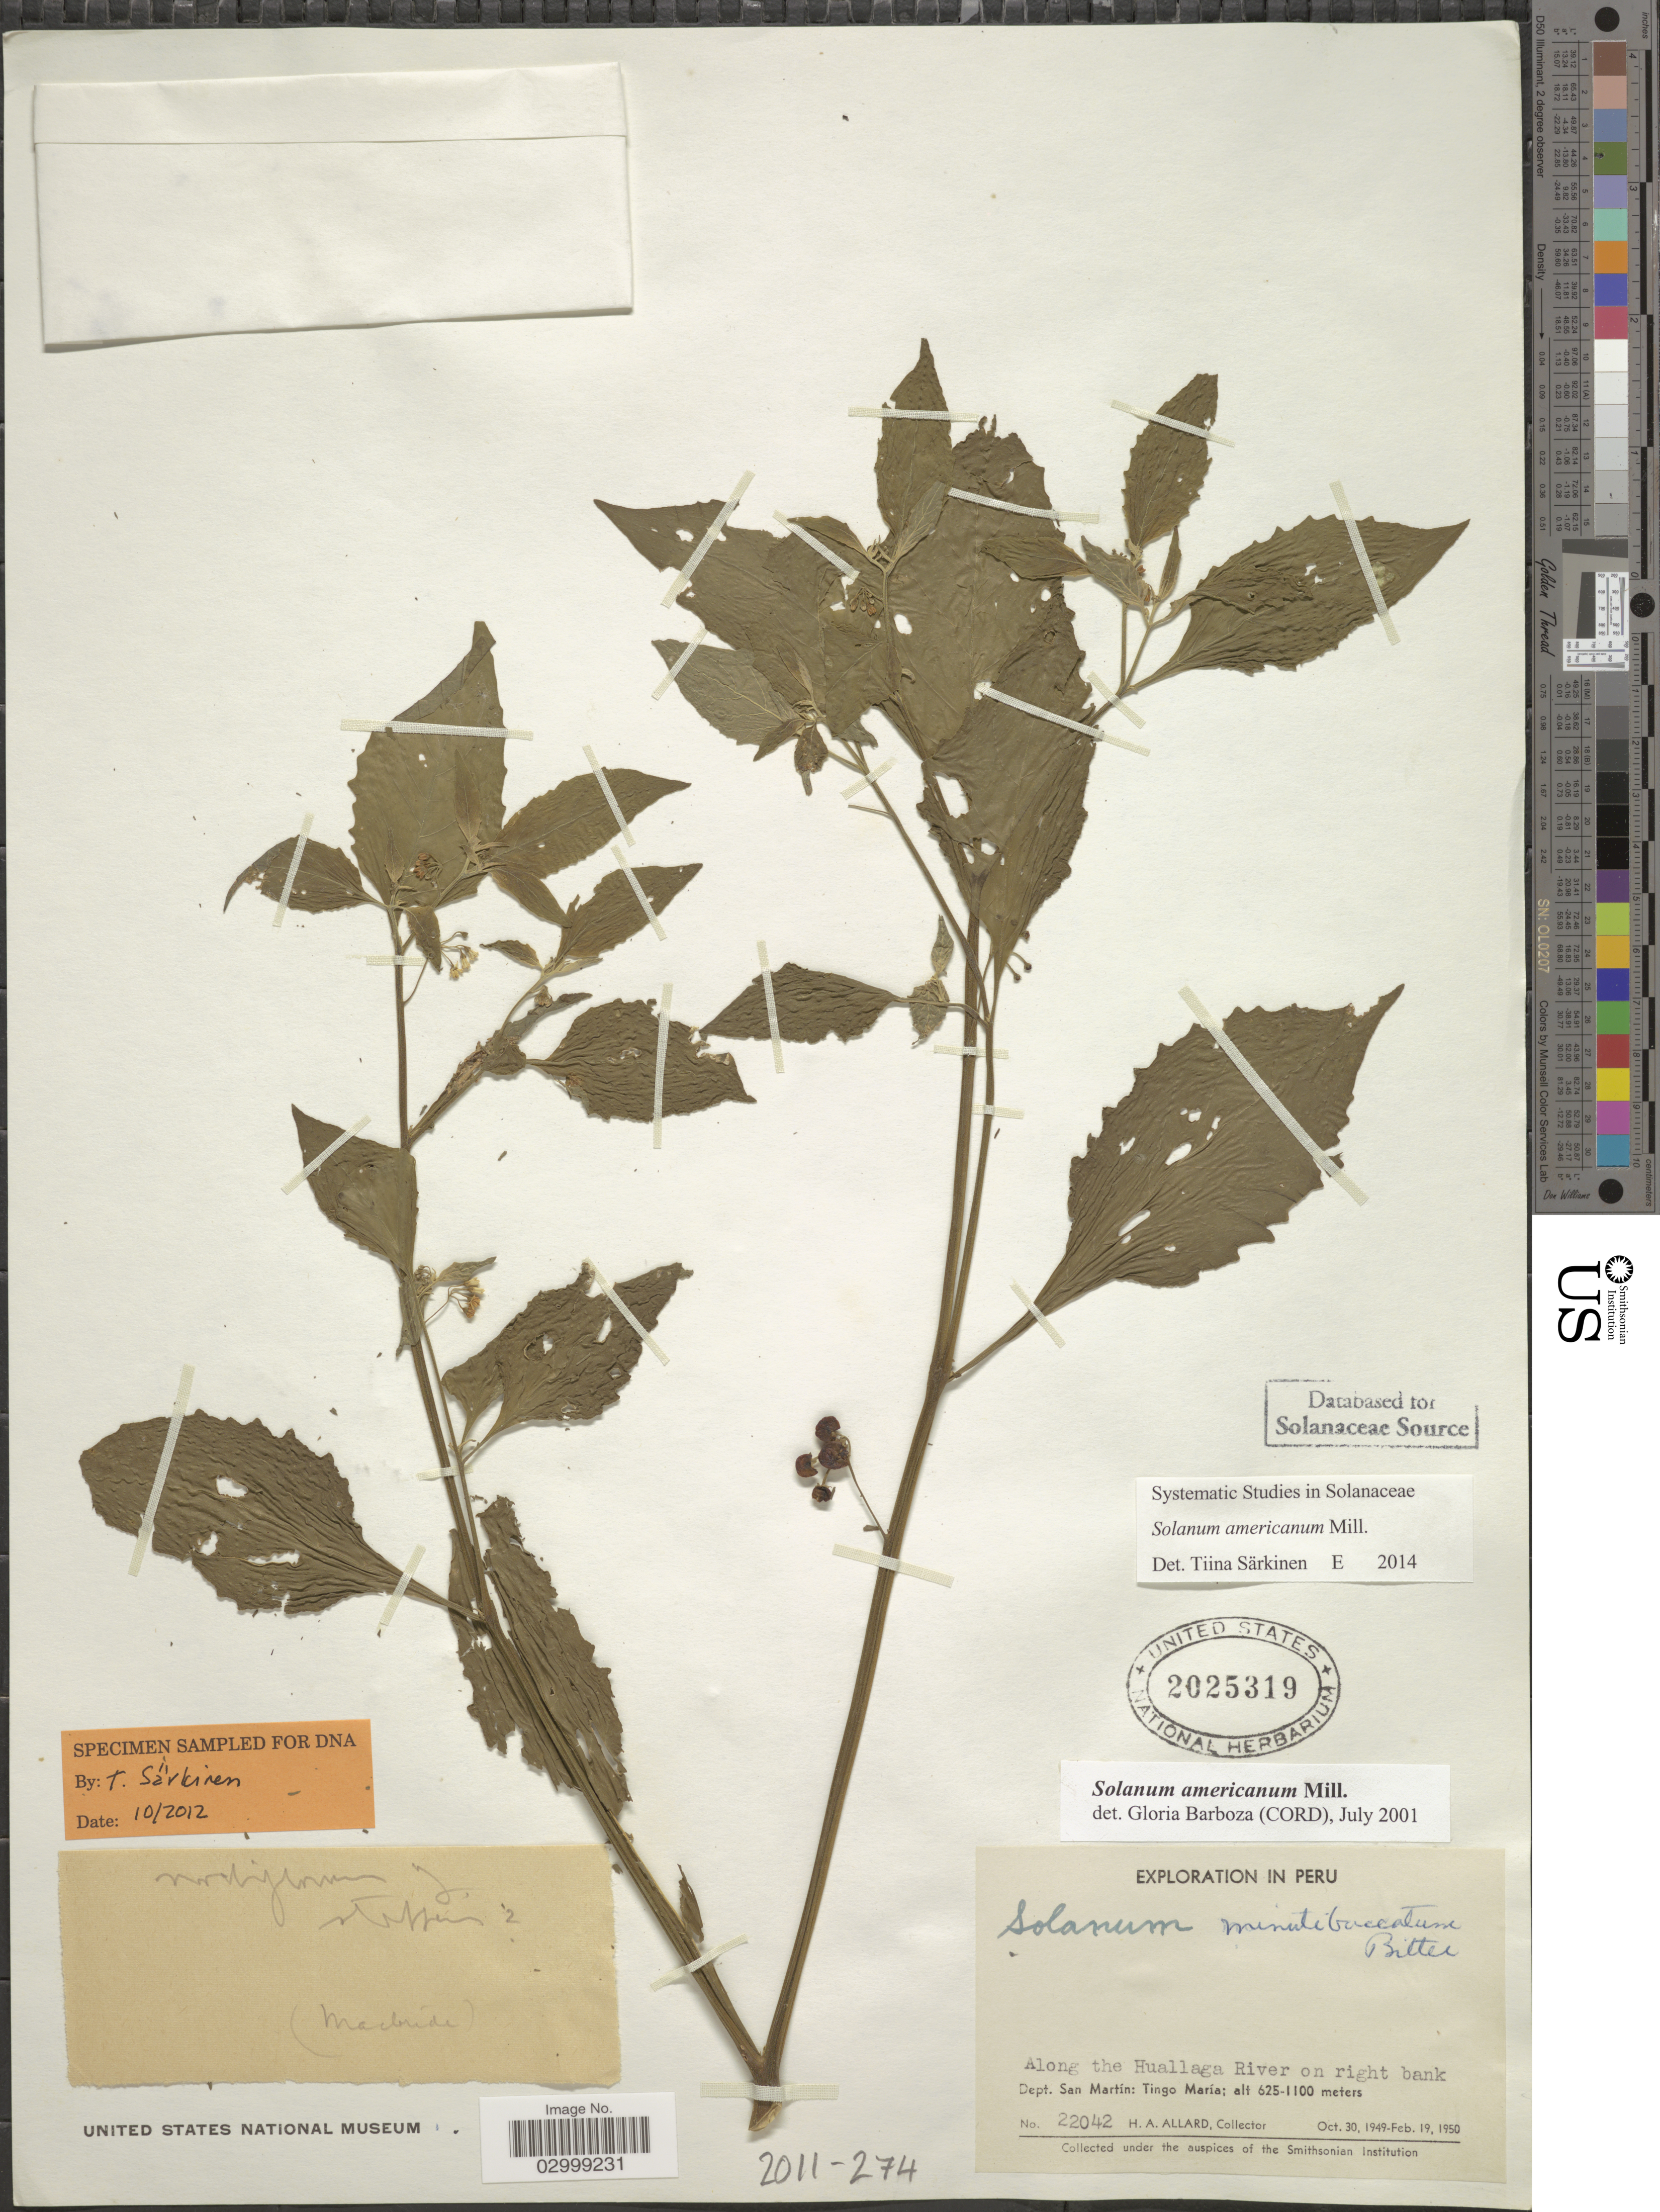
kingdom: Plantae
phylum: Tracheophyta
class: Magnoliopsida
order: Solanales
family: Solanaceae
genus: Solanum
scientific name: Solanum americanum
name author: Mill.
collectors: H. A. Allard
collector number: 22042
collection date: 1949-10-30/1950-02-19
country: Peru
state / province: San Martín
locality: Along the Huallaga River on right bank, Dept. San Martín: Tingo María.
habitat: along the river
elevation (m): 625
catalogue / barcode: US 2025319